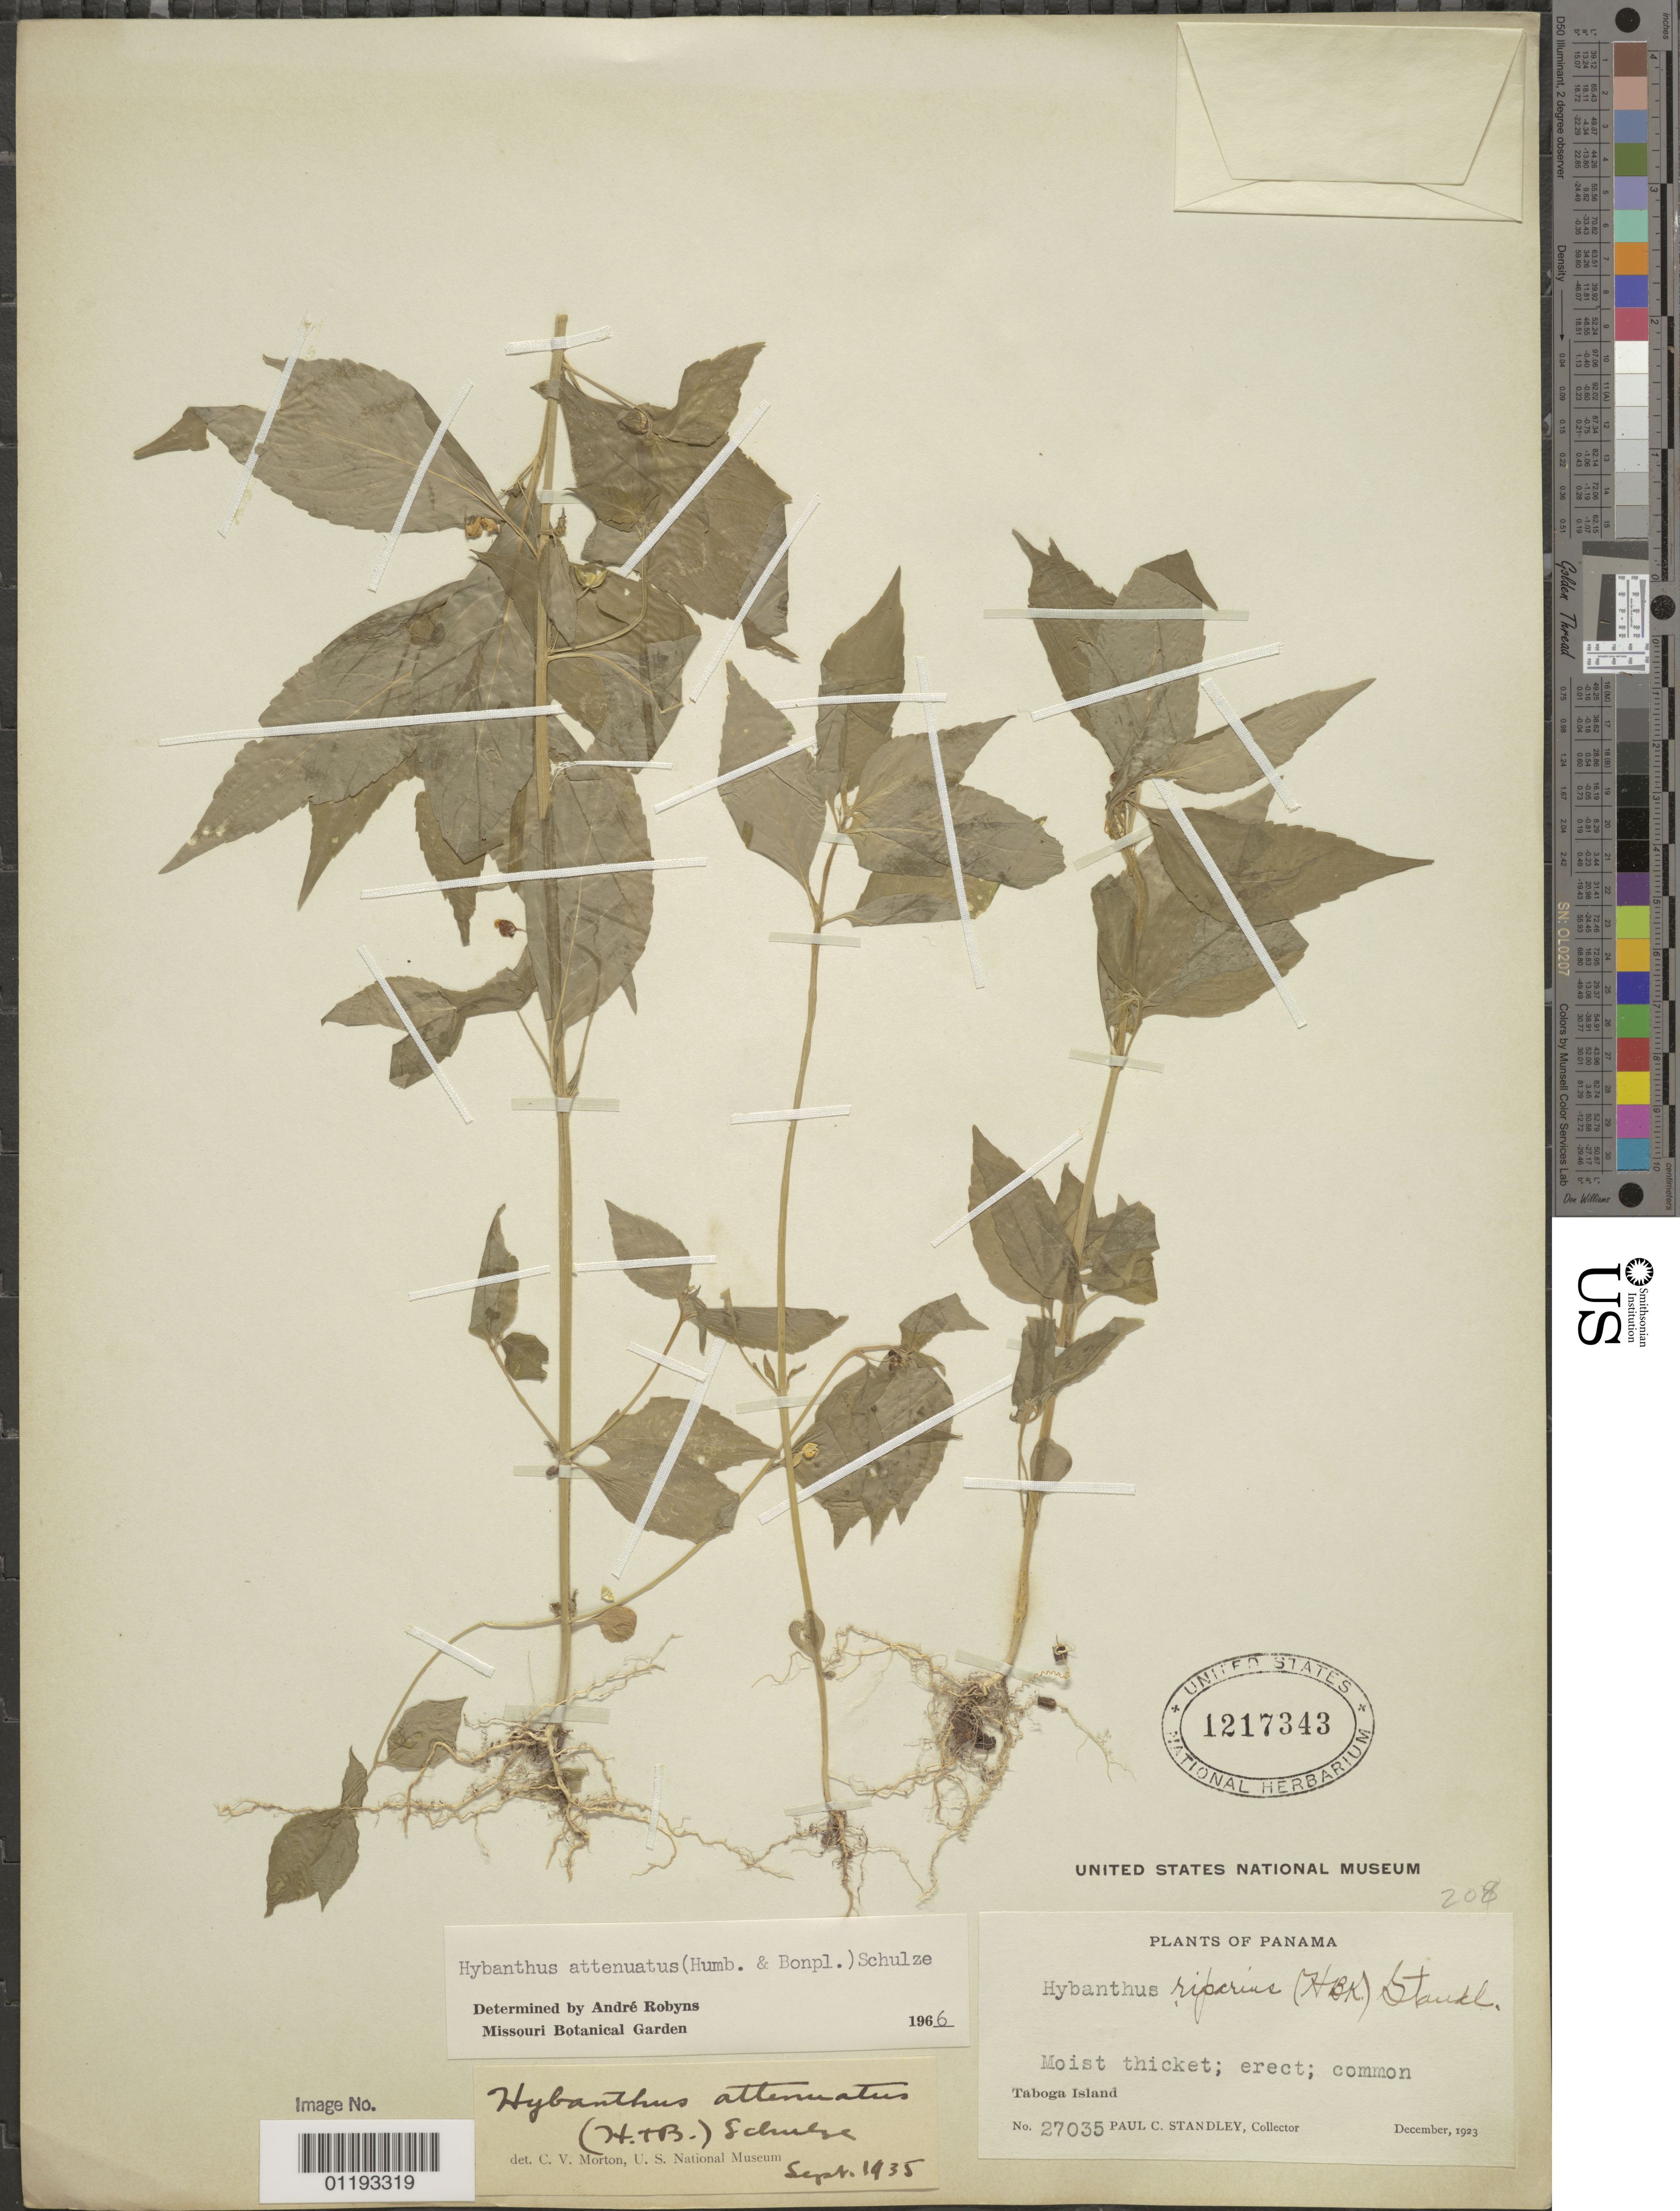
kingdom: Plantae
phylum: Tracheophyta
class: Magnoliopsida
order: Malpighiales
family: Violaceae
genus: Pombalia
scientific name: Pombalia attenuata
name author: (Humb. & Bonpl. ex Willd.) Paula-Souza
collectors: P. C. Standley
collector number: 27980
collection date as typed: Dec 1923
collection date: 1923-12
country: Panama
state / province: Panamá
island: Taboga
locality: Taboga Island.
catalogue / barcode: US 1217343